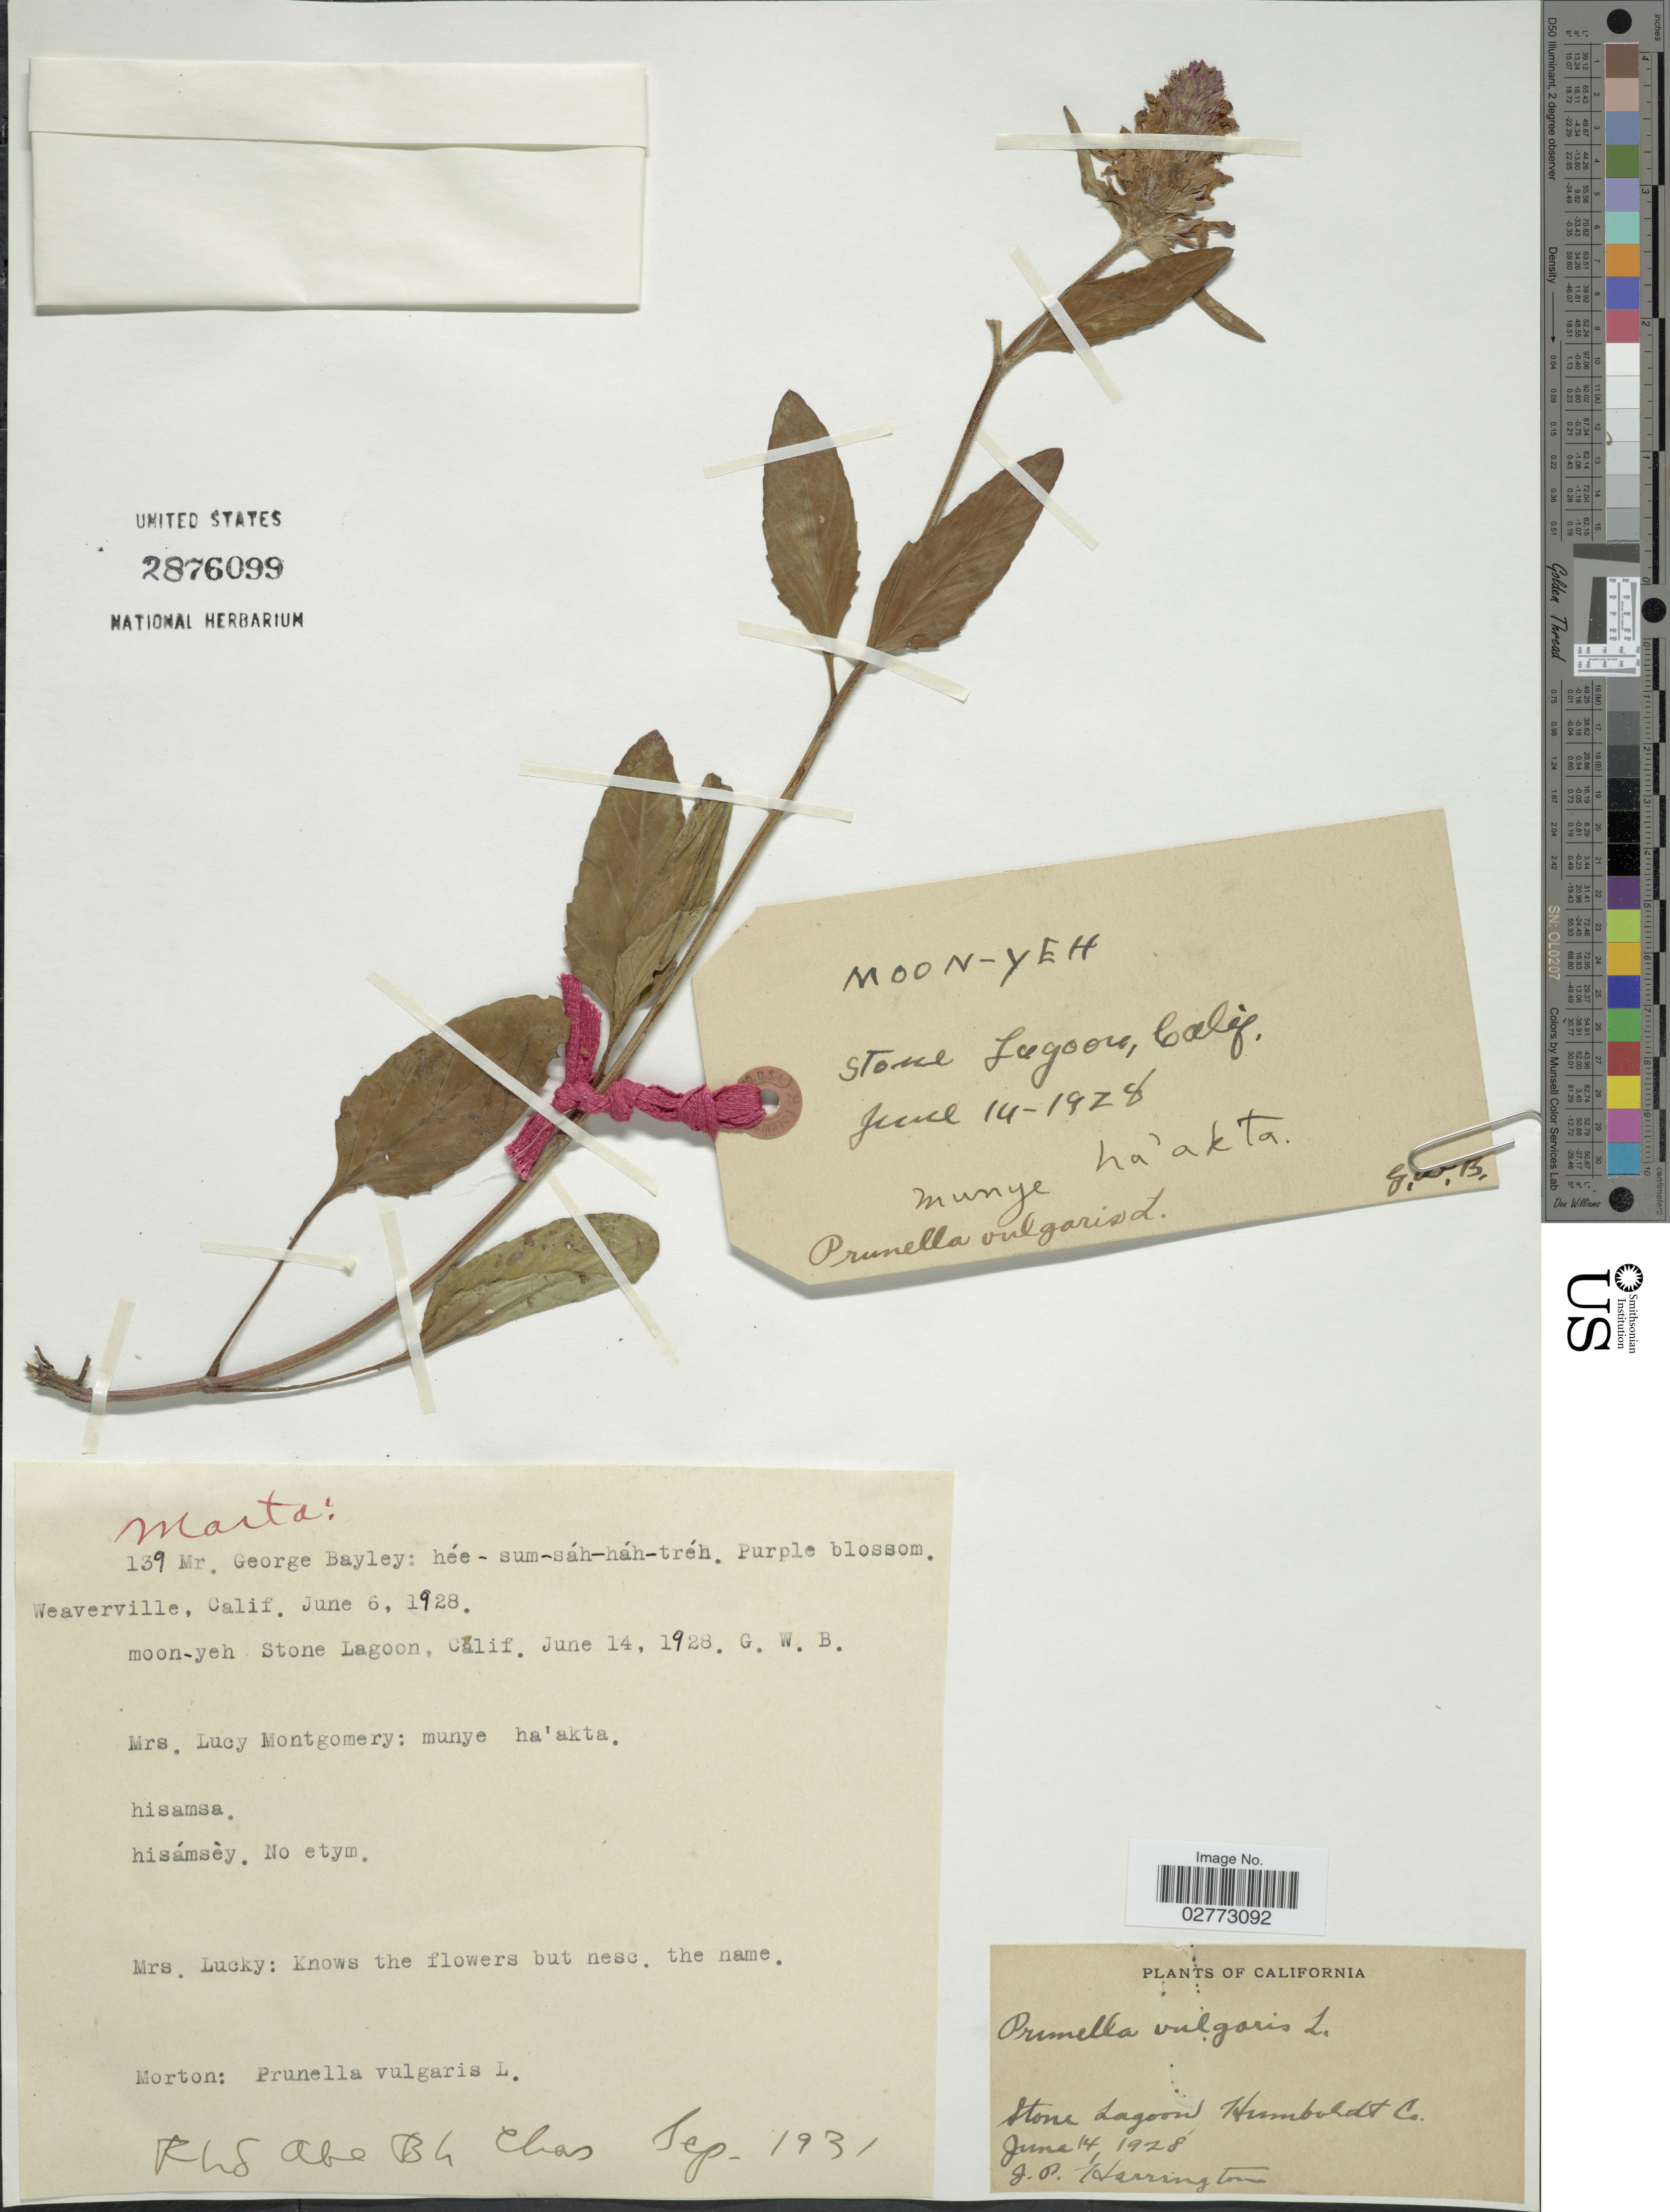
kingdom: Plantae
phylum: Tracheophyta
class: Magnoliopsida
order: Lamiales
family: Lamiaceae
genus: Prunella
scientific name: Prunella vulgaris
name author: L.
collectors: J. Harrington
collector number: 139?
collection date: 1928-06-14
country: United States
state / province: California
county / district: Humboldt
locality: Stone Lagoon, Humboldt Co., Calif.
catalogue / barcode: US 2876099